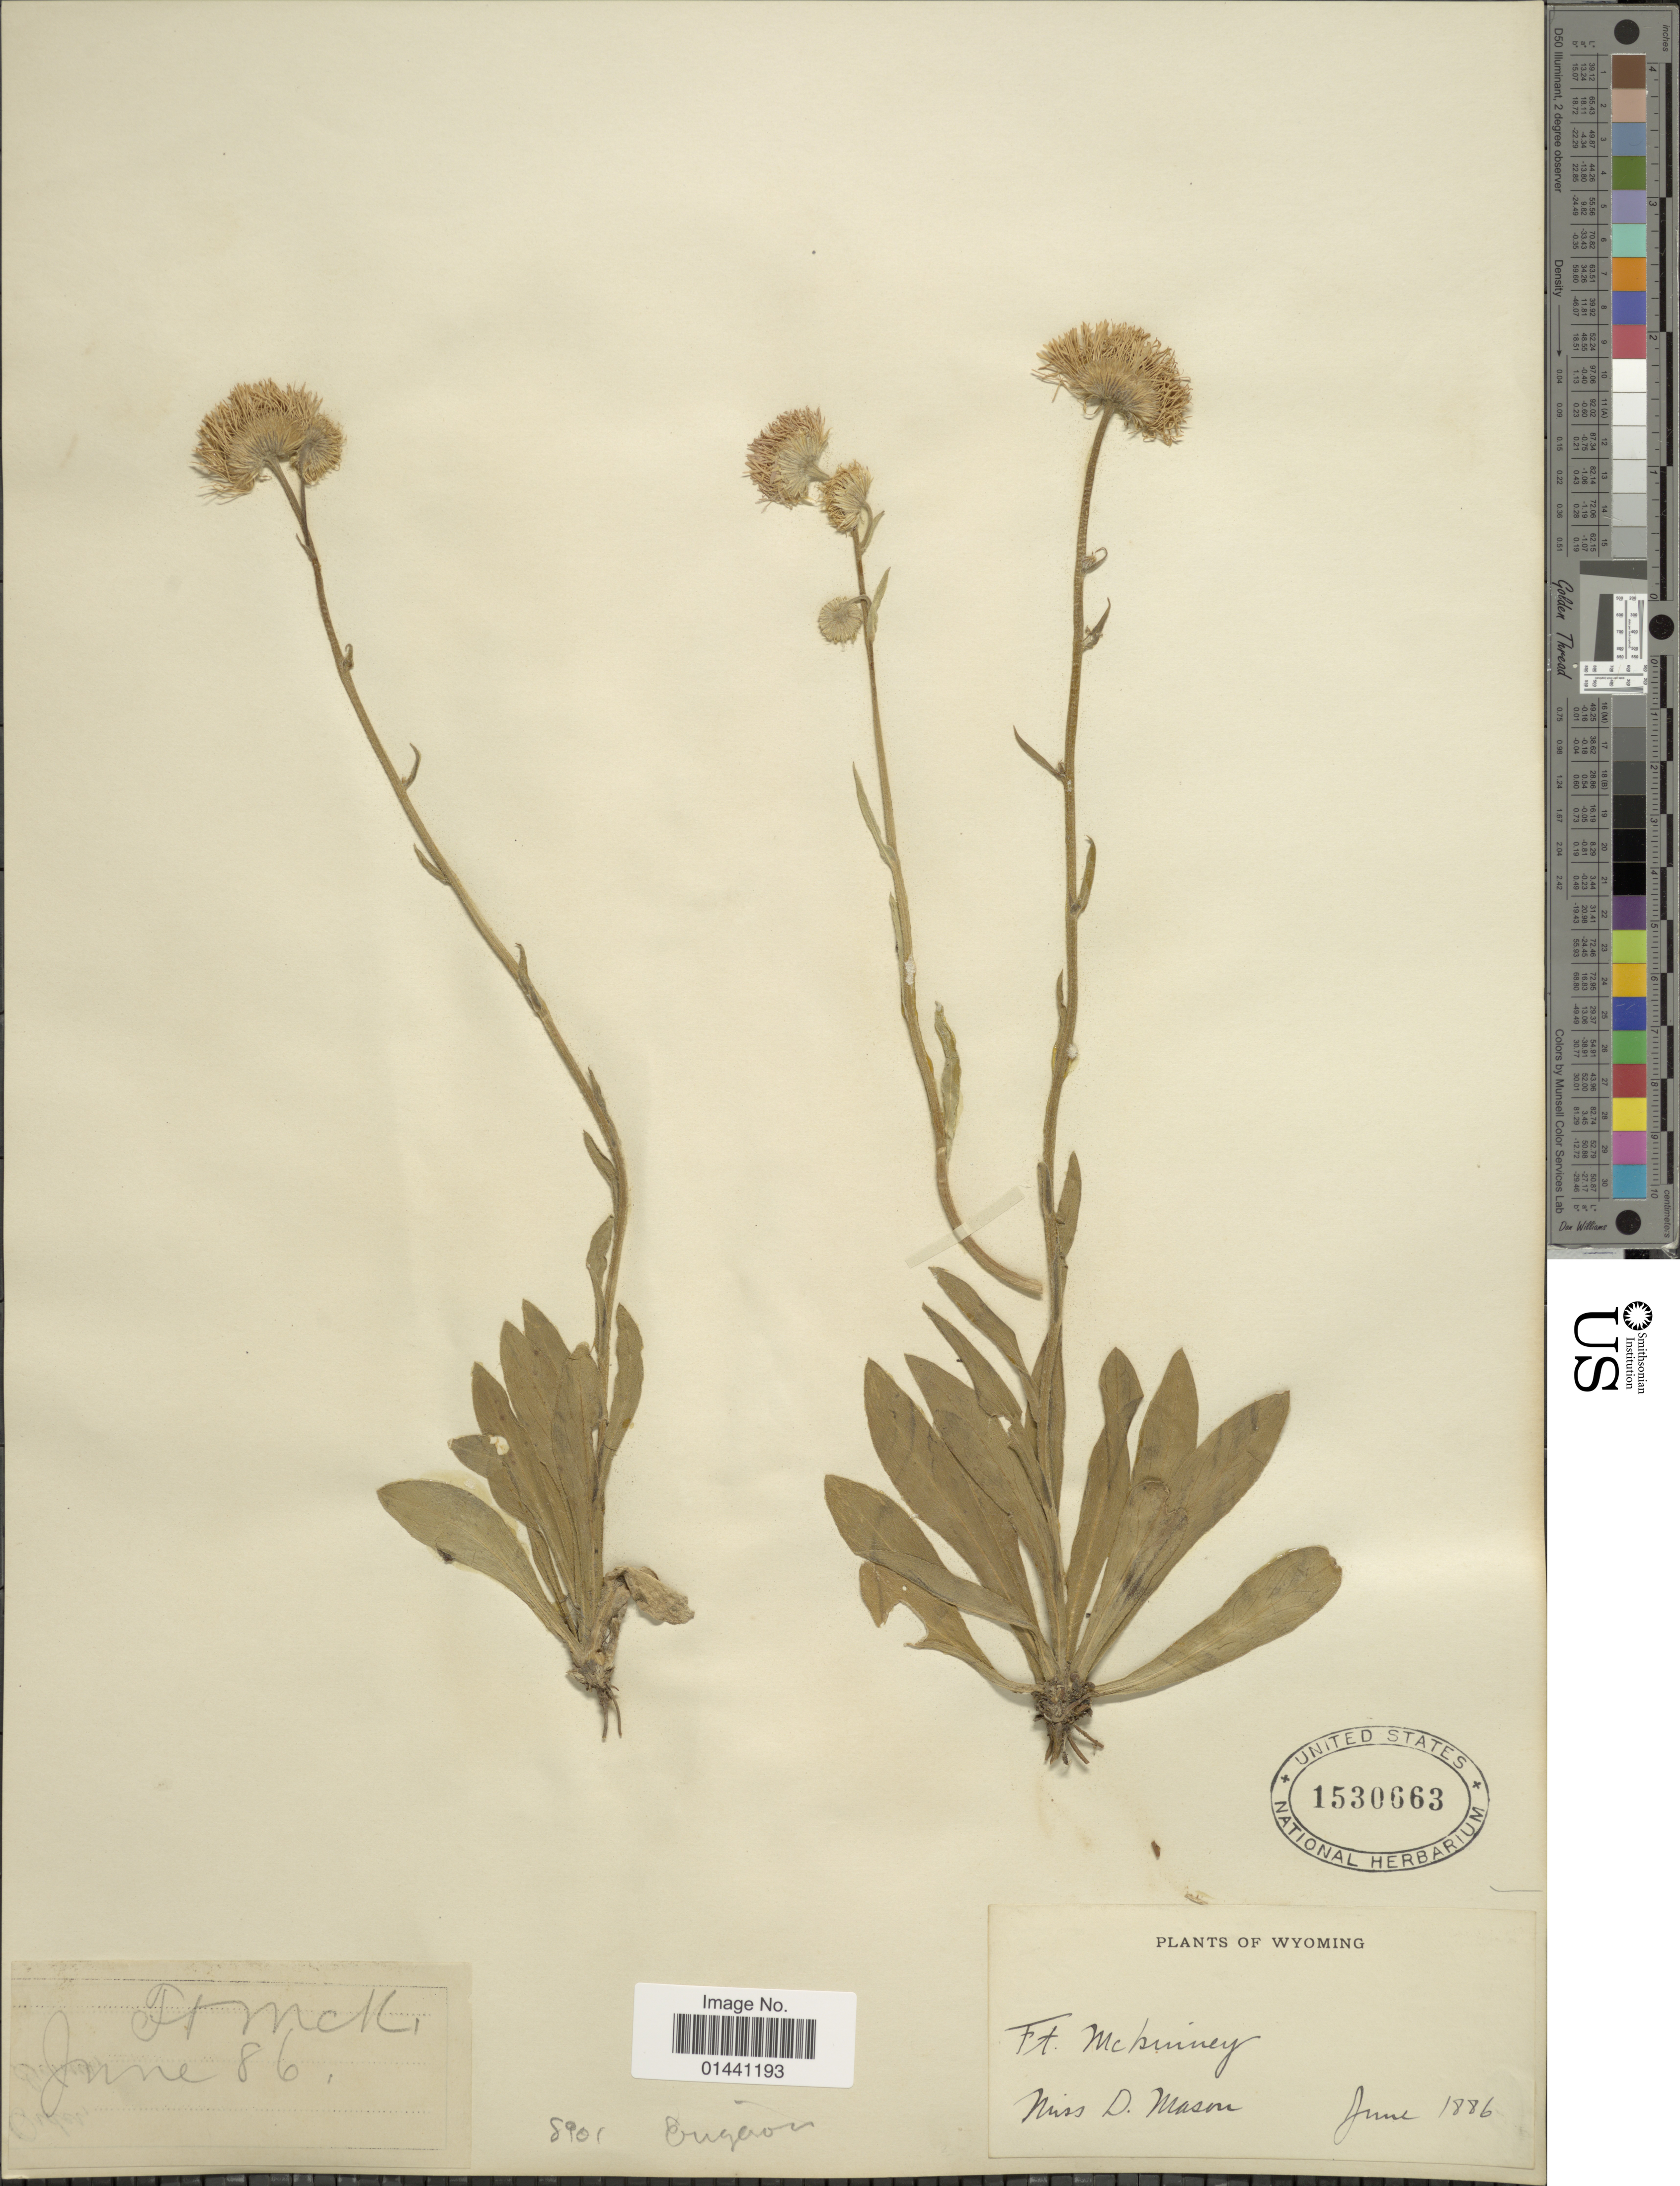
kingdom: Plantae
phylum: Tracheophyta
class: Magnoliopsida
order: Asterales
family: Asteraceae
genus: Erigeron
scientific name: Erigeron sp.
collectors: D. Mason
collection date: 1886-06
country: United States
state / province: Wyoming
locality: Ft. McKinney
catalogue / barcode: US 1530663